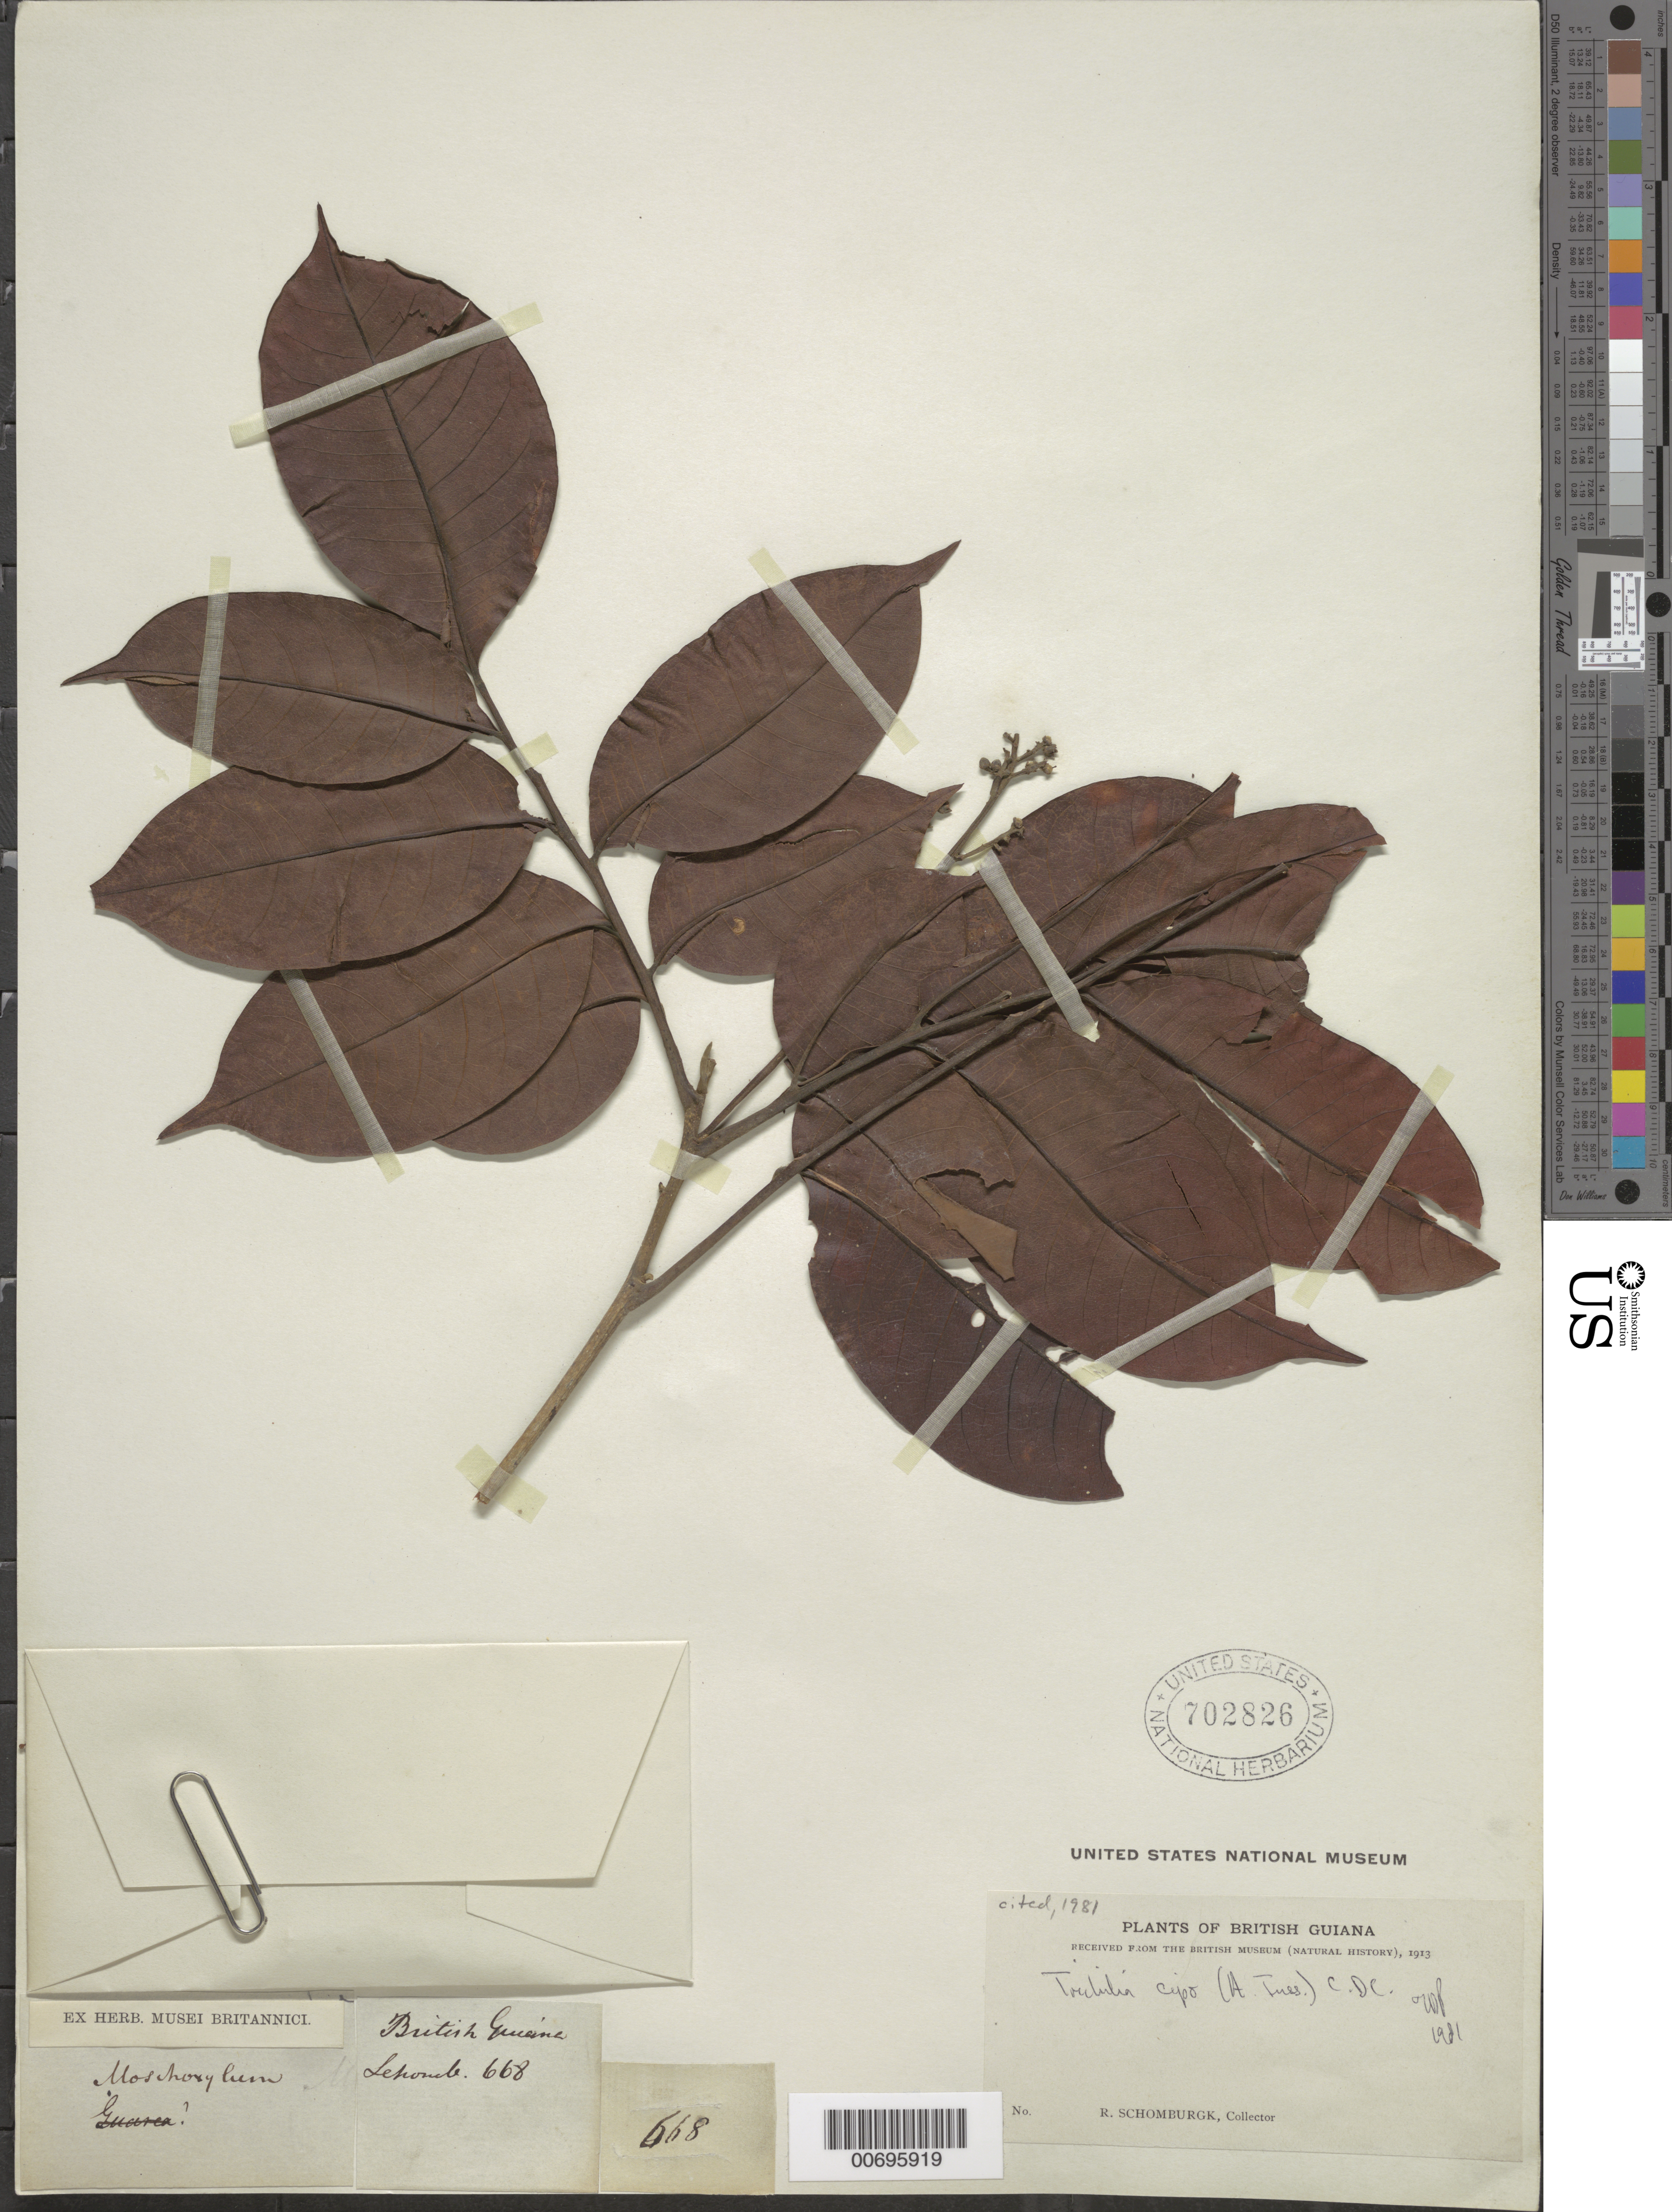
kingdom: Plantae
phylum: Tracheophyta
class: Magnoliopsida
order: Sapindales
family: Meliaceae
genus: Trichilia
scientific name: Trichilia cipo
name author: (A. Juss.) C. DC.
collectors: -- Schomburgk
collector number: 668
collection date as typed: Rec'd 1913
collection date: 1913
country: Guyana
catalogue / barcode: US 702826